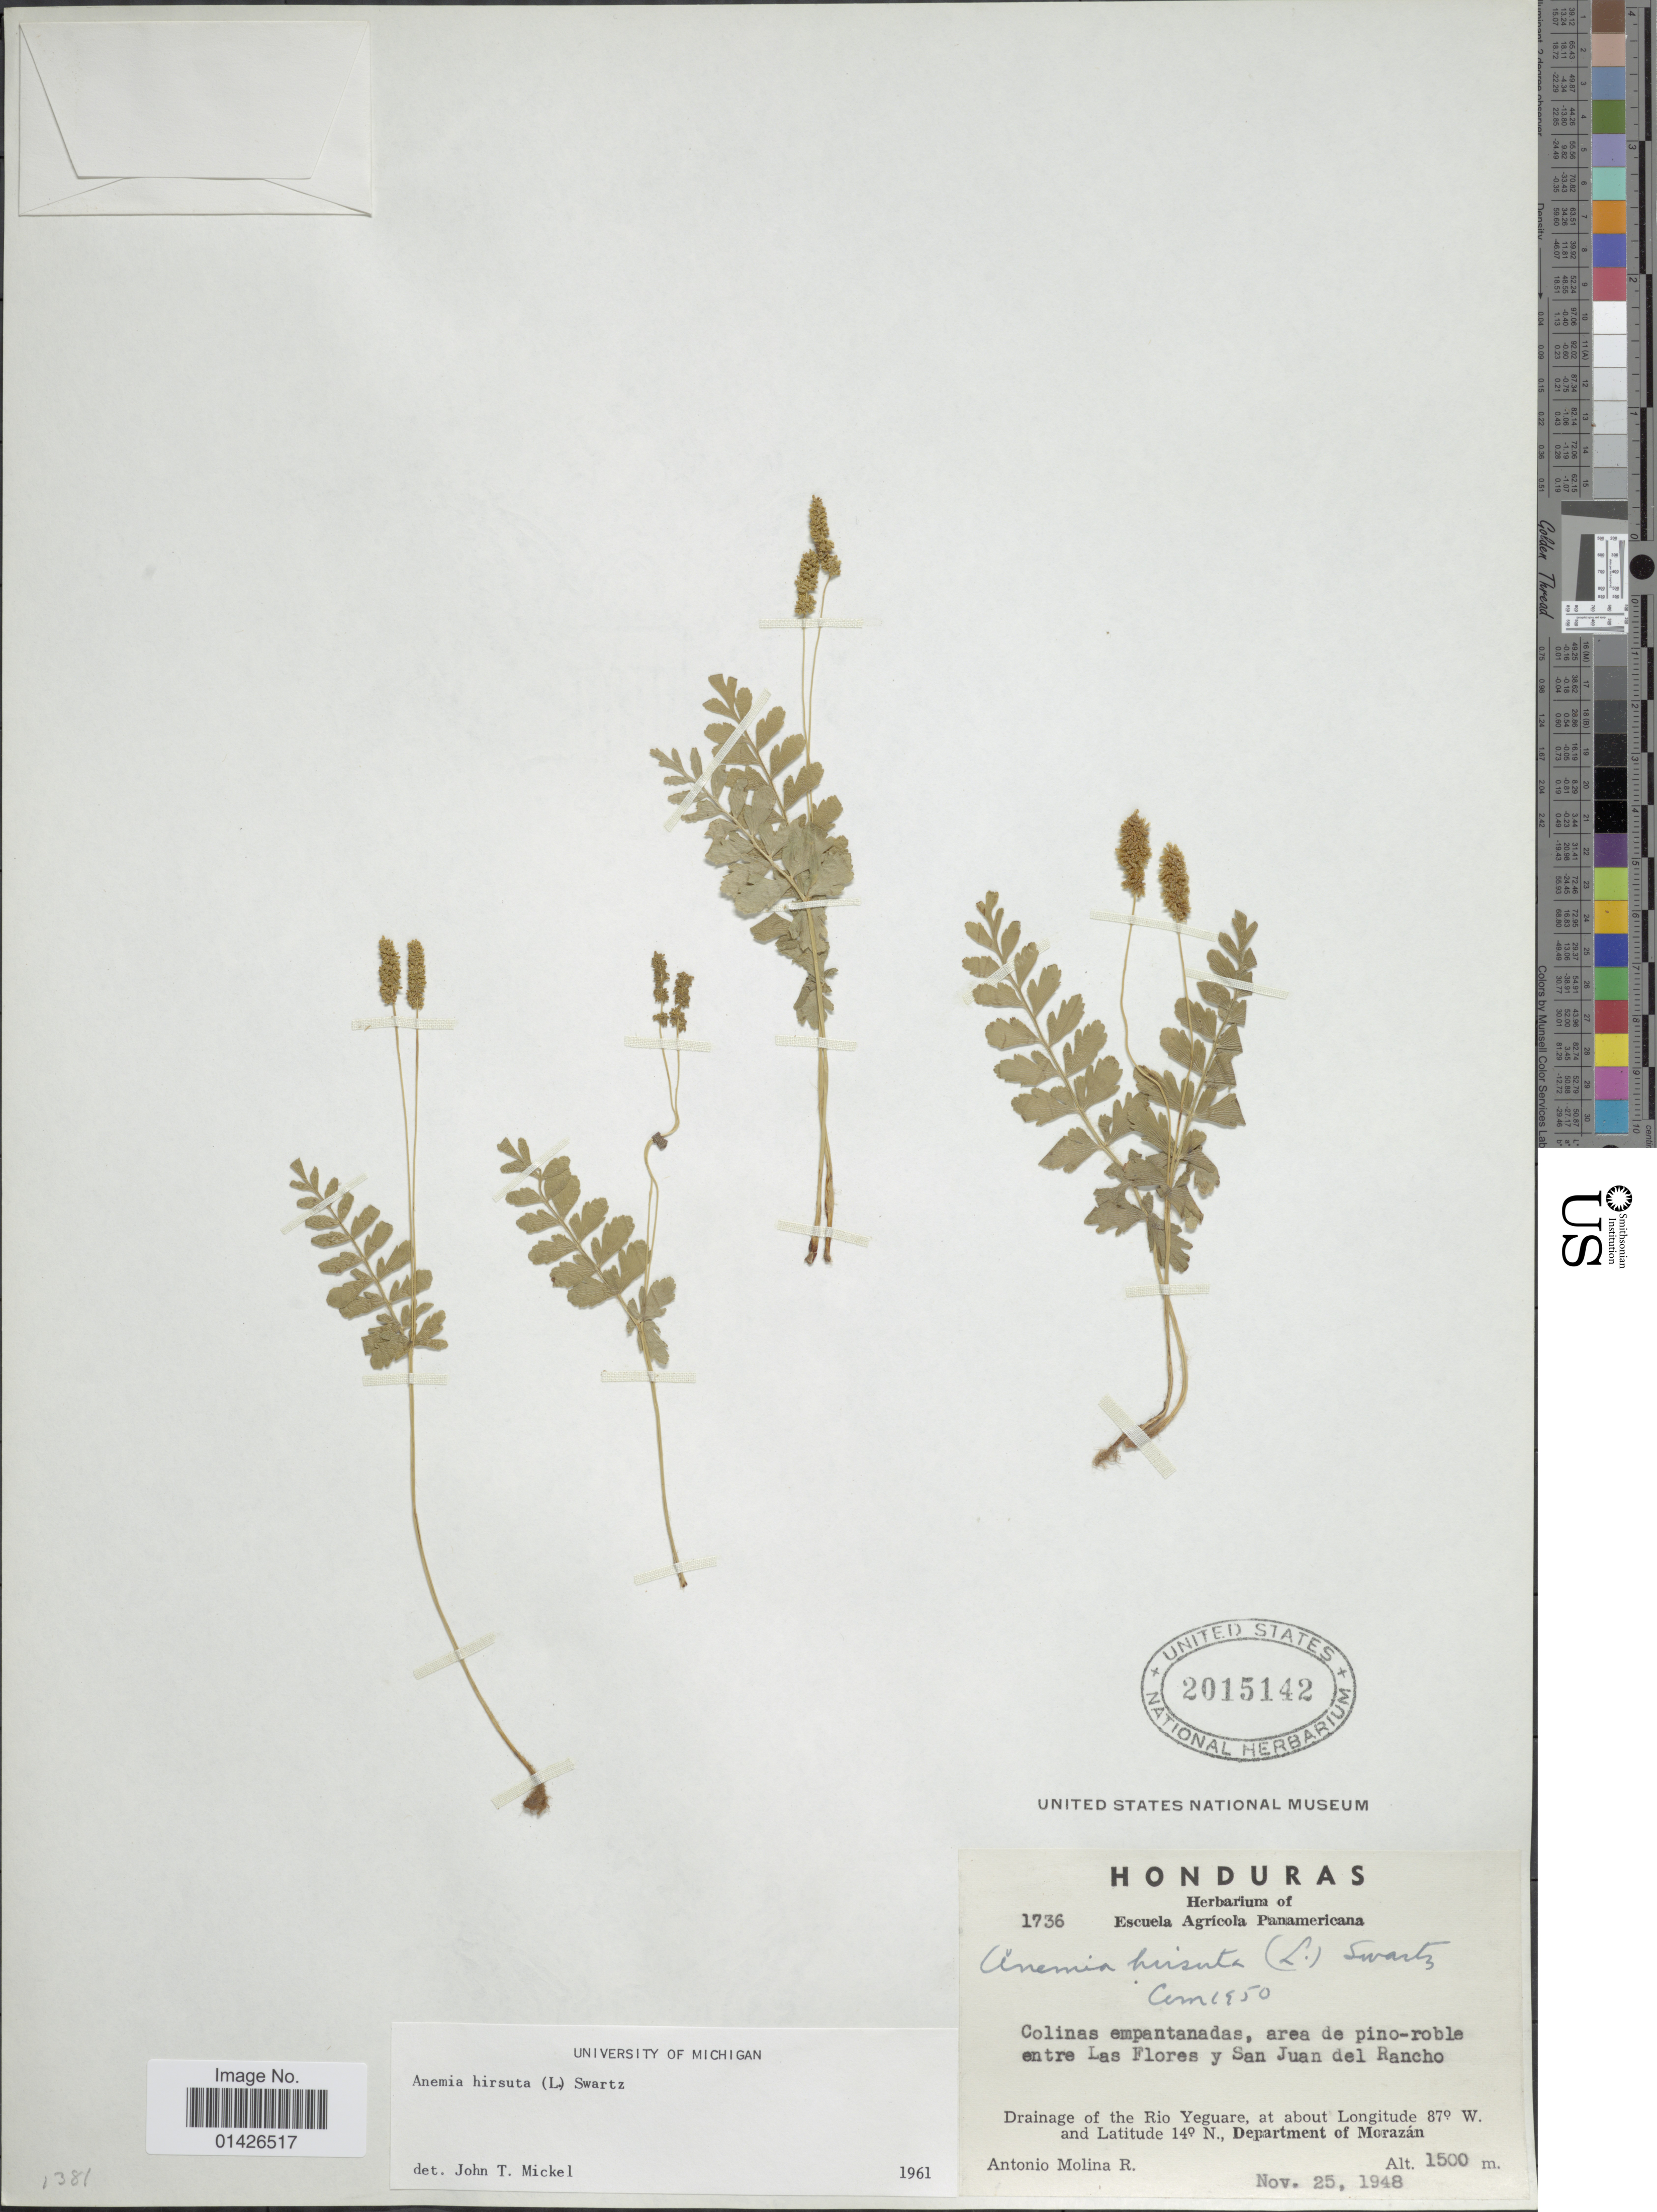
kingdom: Plantae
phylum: Tracheophyta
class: Polypodiopsida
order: Schizaeales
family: Anemiaceae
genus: Anemia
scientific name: Anemia hirsuta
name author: (L.) Sw.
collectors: A. Molina R.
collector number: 1736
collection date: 1948-11-25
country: Honduras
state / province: Fco. Morazán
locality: Entre Las Flores y San Juan del Rancho, Drainage of the Rio Yeguare, Department of Morazan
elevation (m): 1500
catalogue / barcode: US 2015142